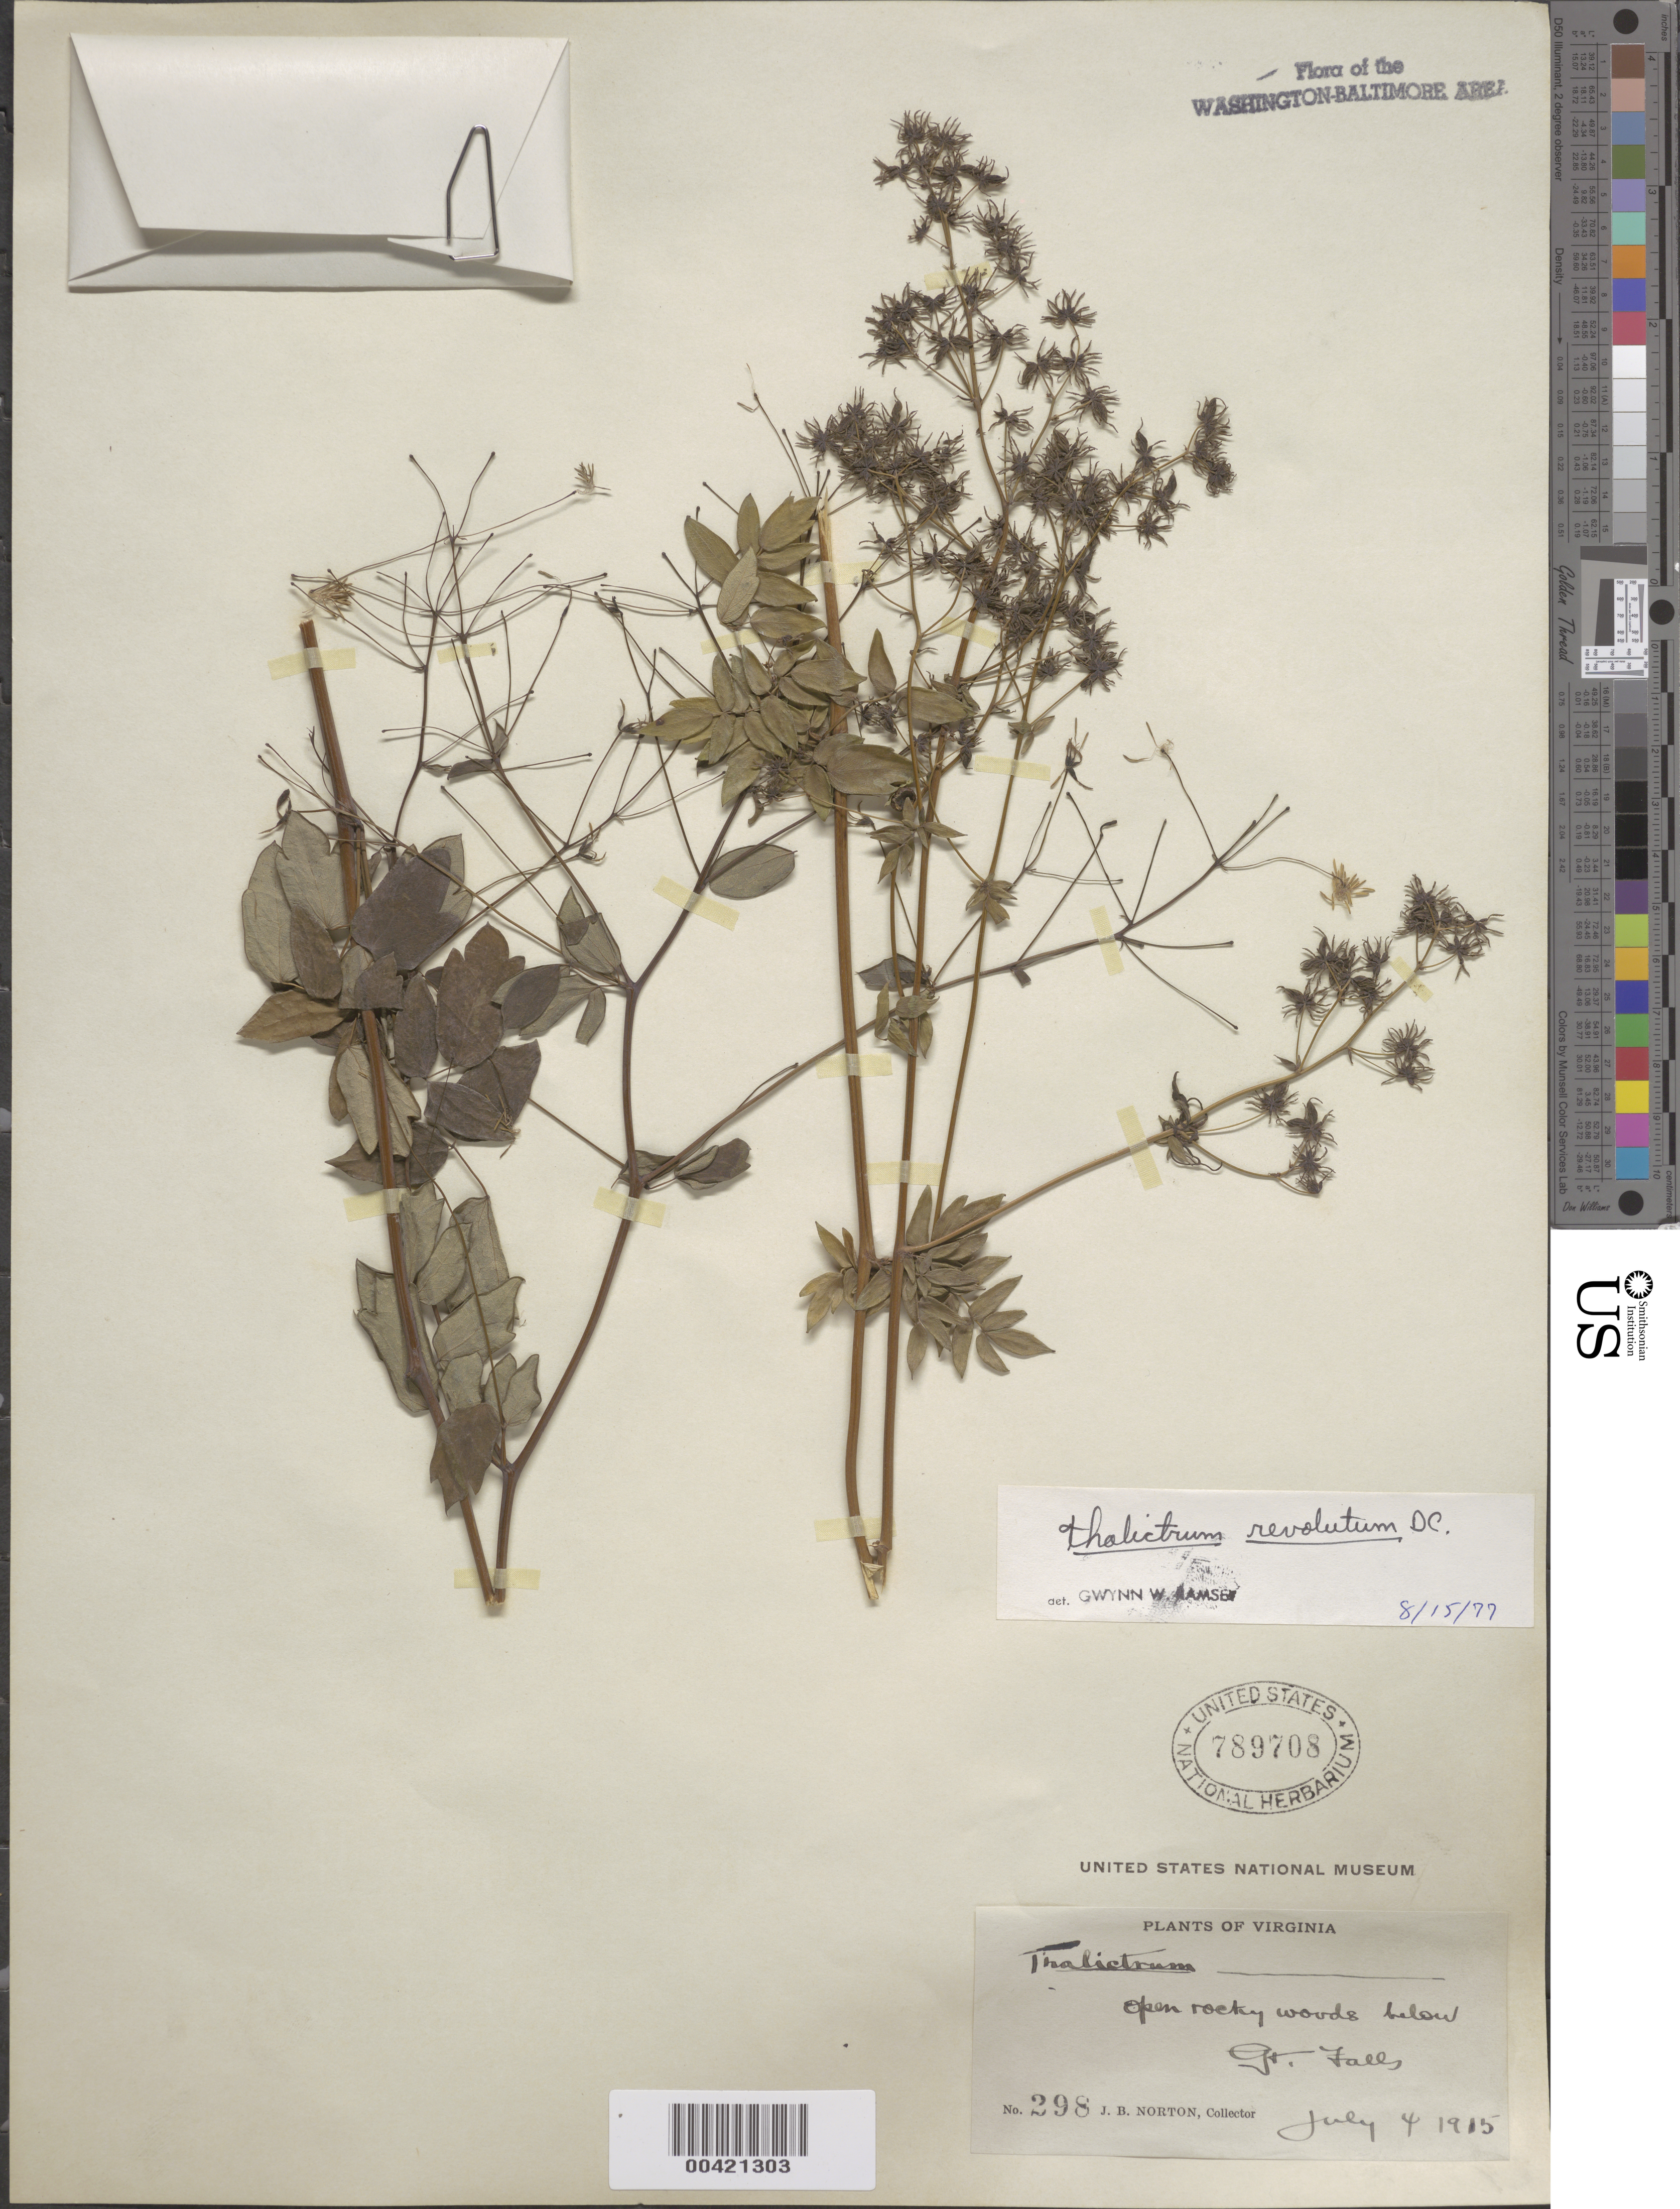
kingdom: Plantae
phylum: Tracheophyta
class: Magnoliopsida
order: Ranunculales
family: Ranunculaceae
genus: Thalictrum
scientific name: Thalictrum amphibolum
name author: Greene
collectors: J. Norton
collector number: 298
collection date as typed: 04 Jul 1915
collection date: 1915-07-04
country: United States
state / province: Virginia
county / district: Fairfax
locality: Great Falls C. and O. Canal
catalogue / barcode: US 789708